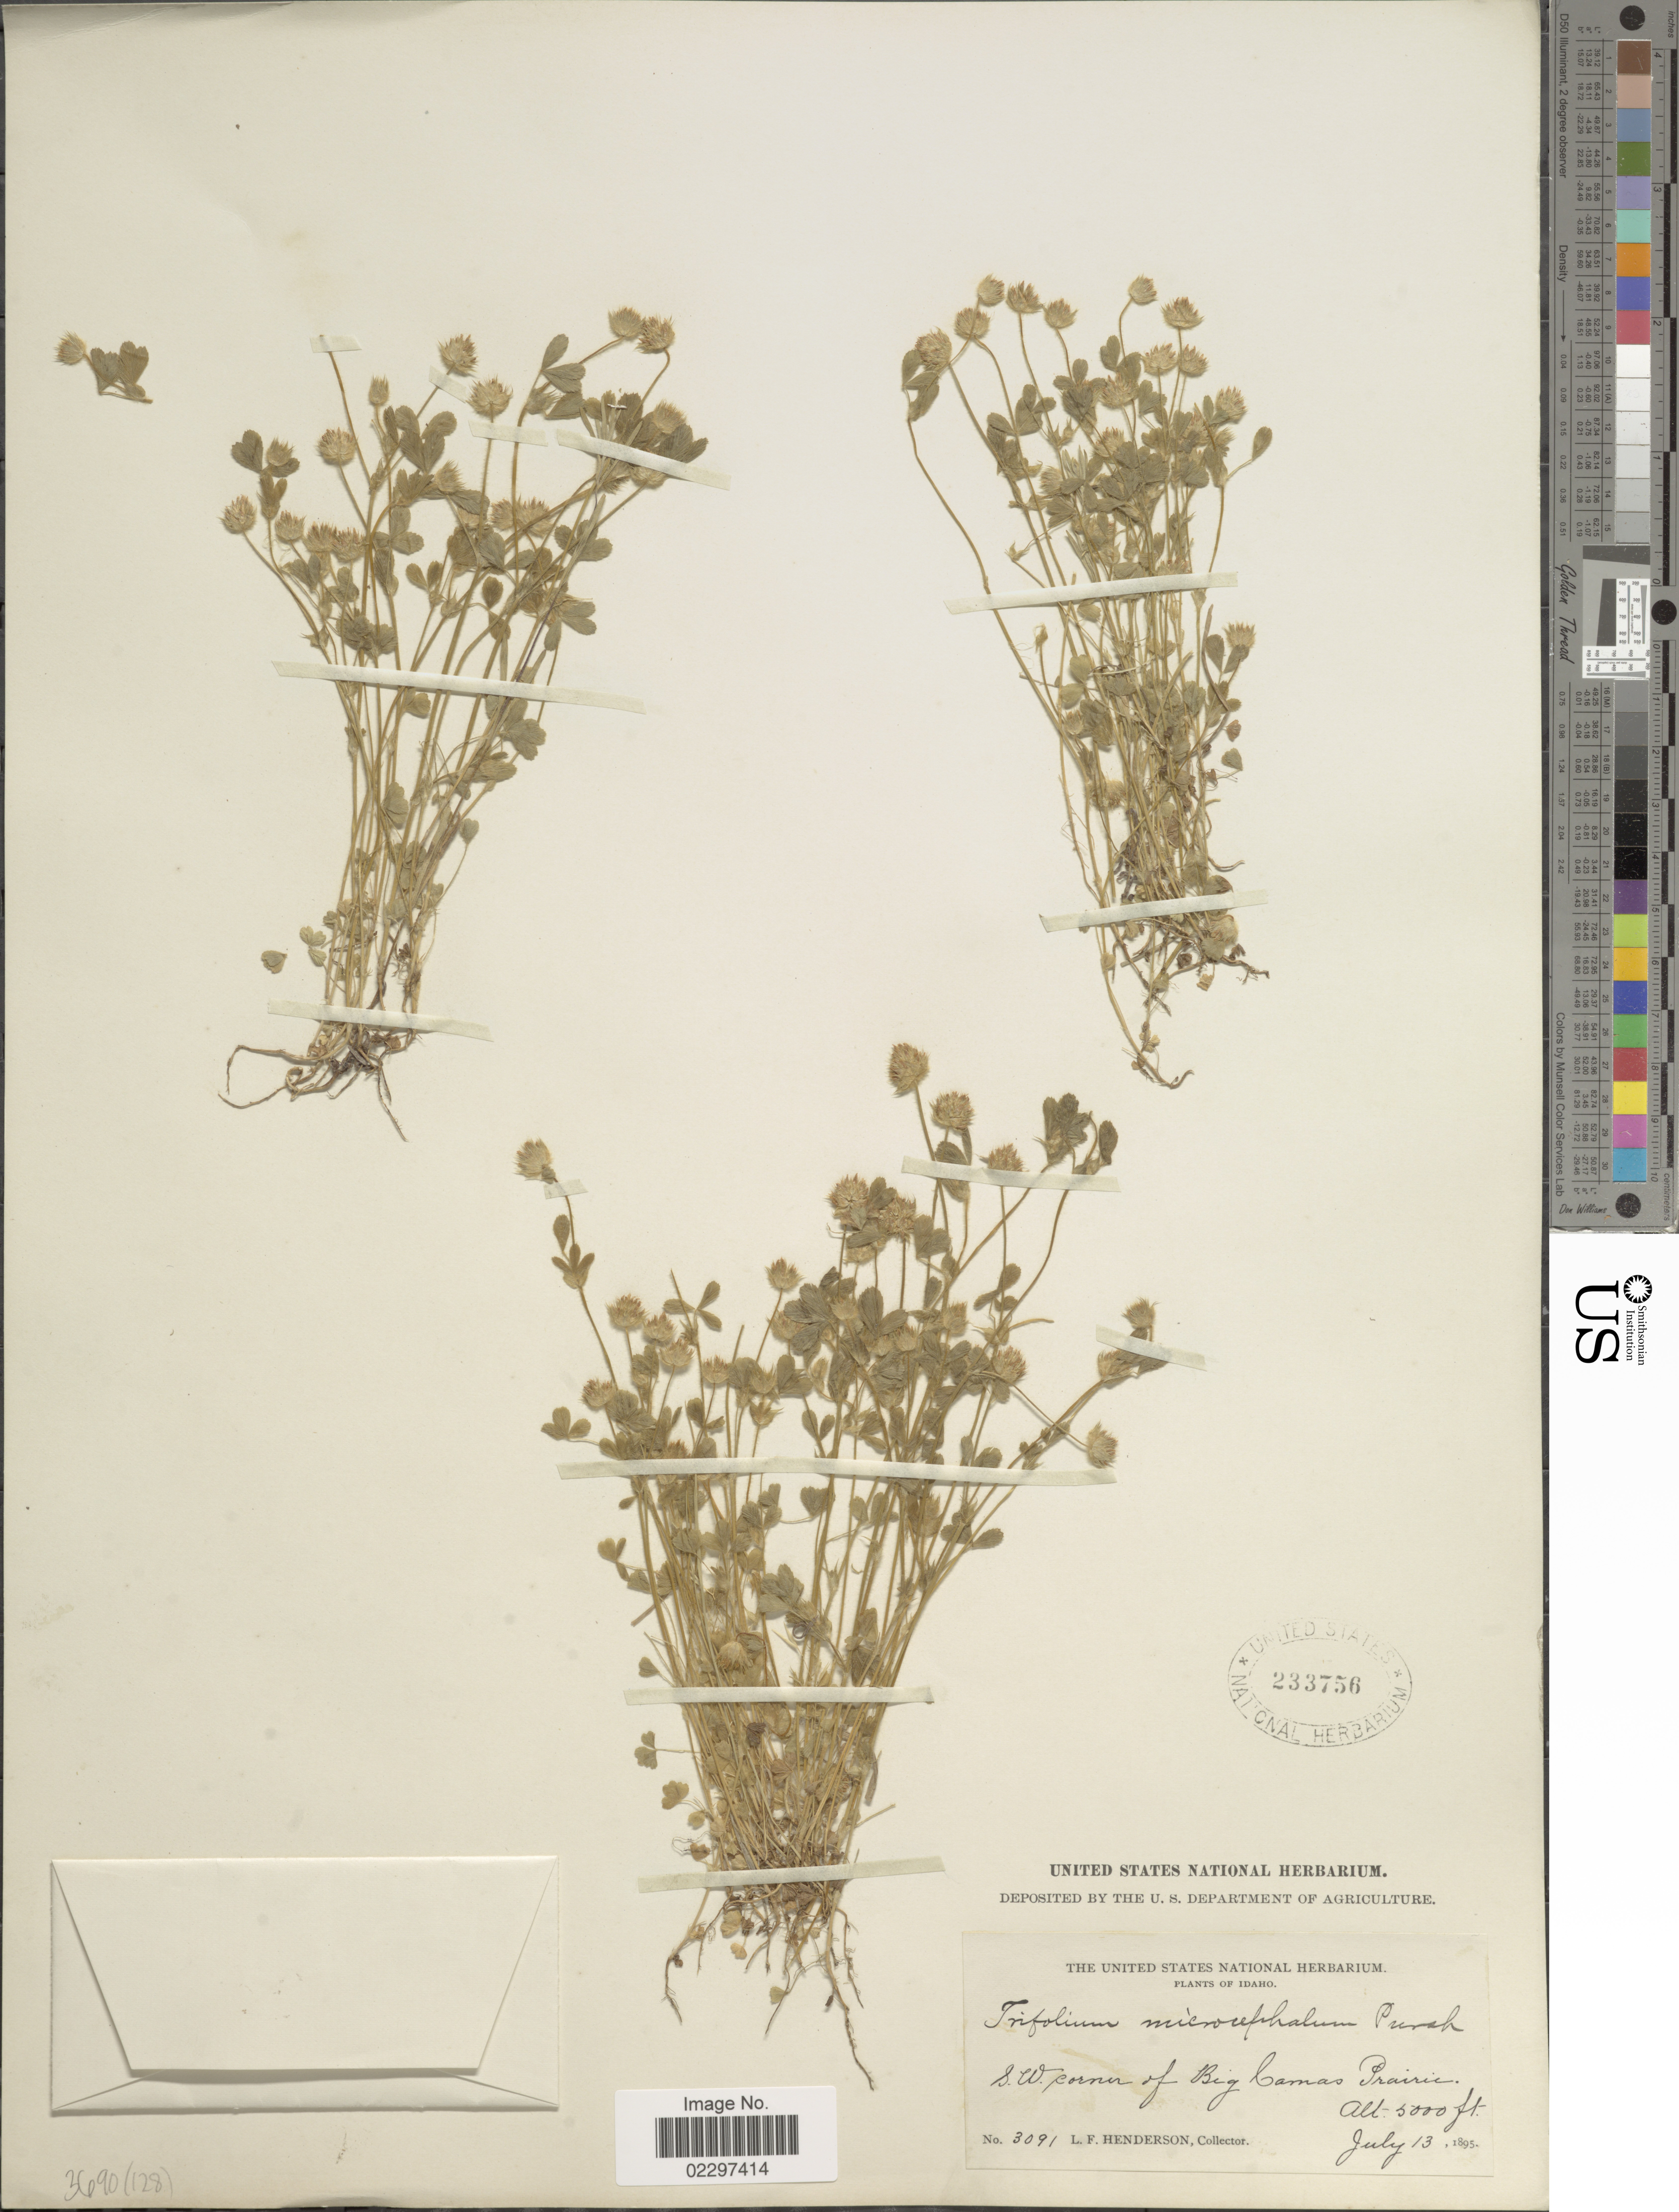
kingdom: Plantae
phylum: Tracheophyta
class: Magnoliopsida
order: Fabales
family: Fabaceae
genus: Trifolium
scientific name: Trifolium microcephalum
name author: Pursh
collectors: L. Henderson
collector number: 3091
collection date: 1895-07-13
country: United States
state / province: Idaho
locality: S.W. corner of Big Camas Prairie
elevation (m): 1524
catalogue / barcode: US 233756